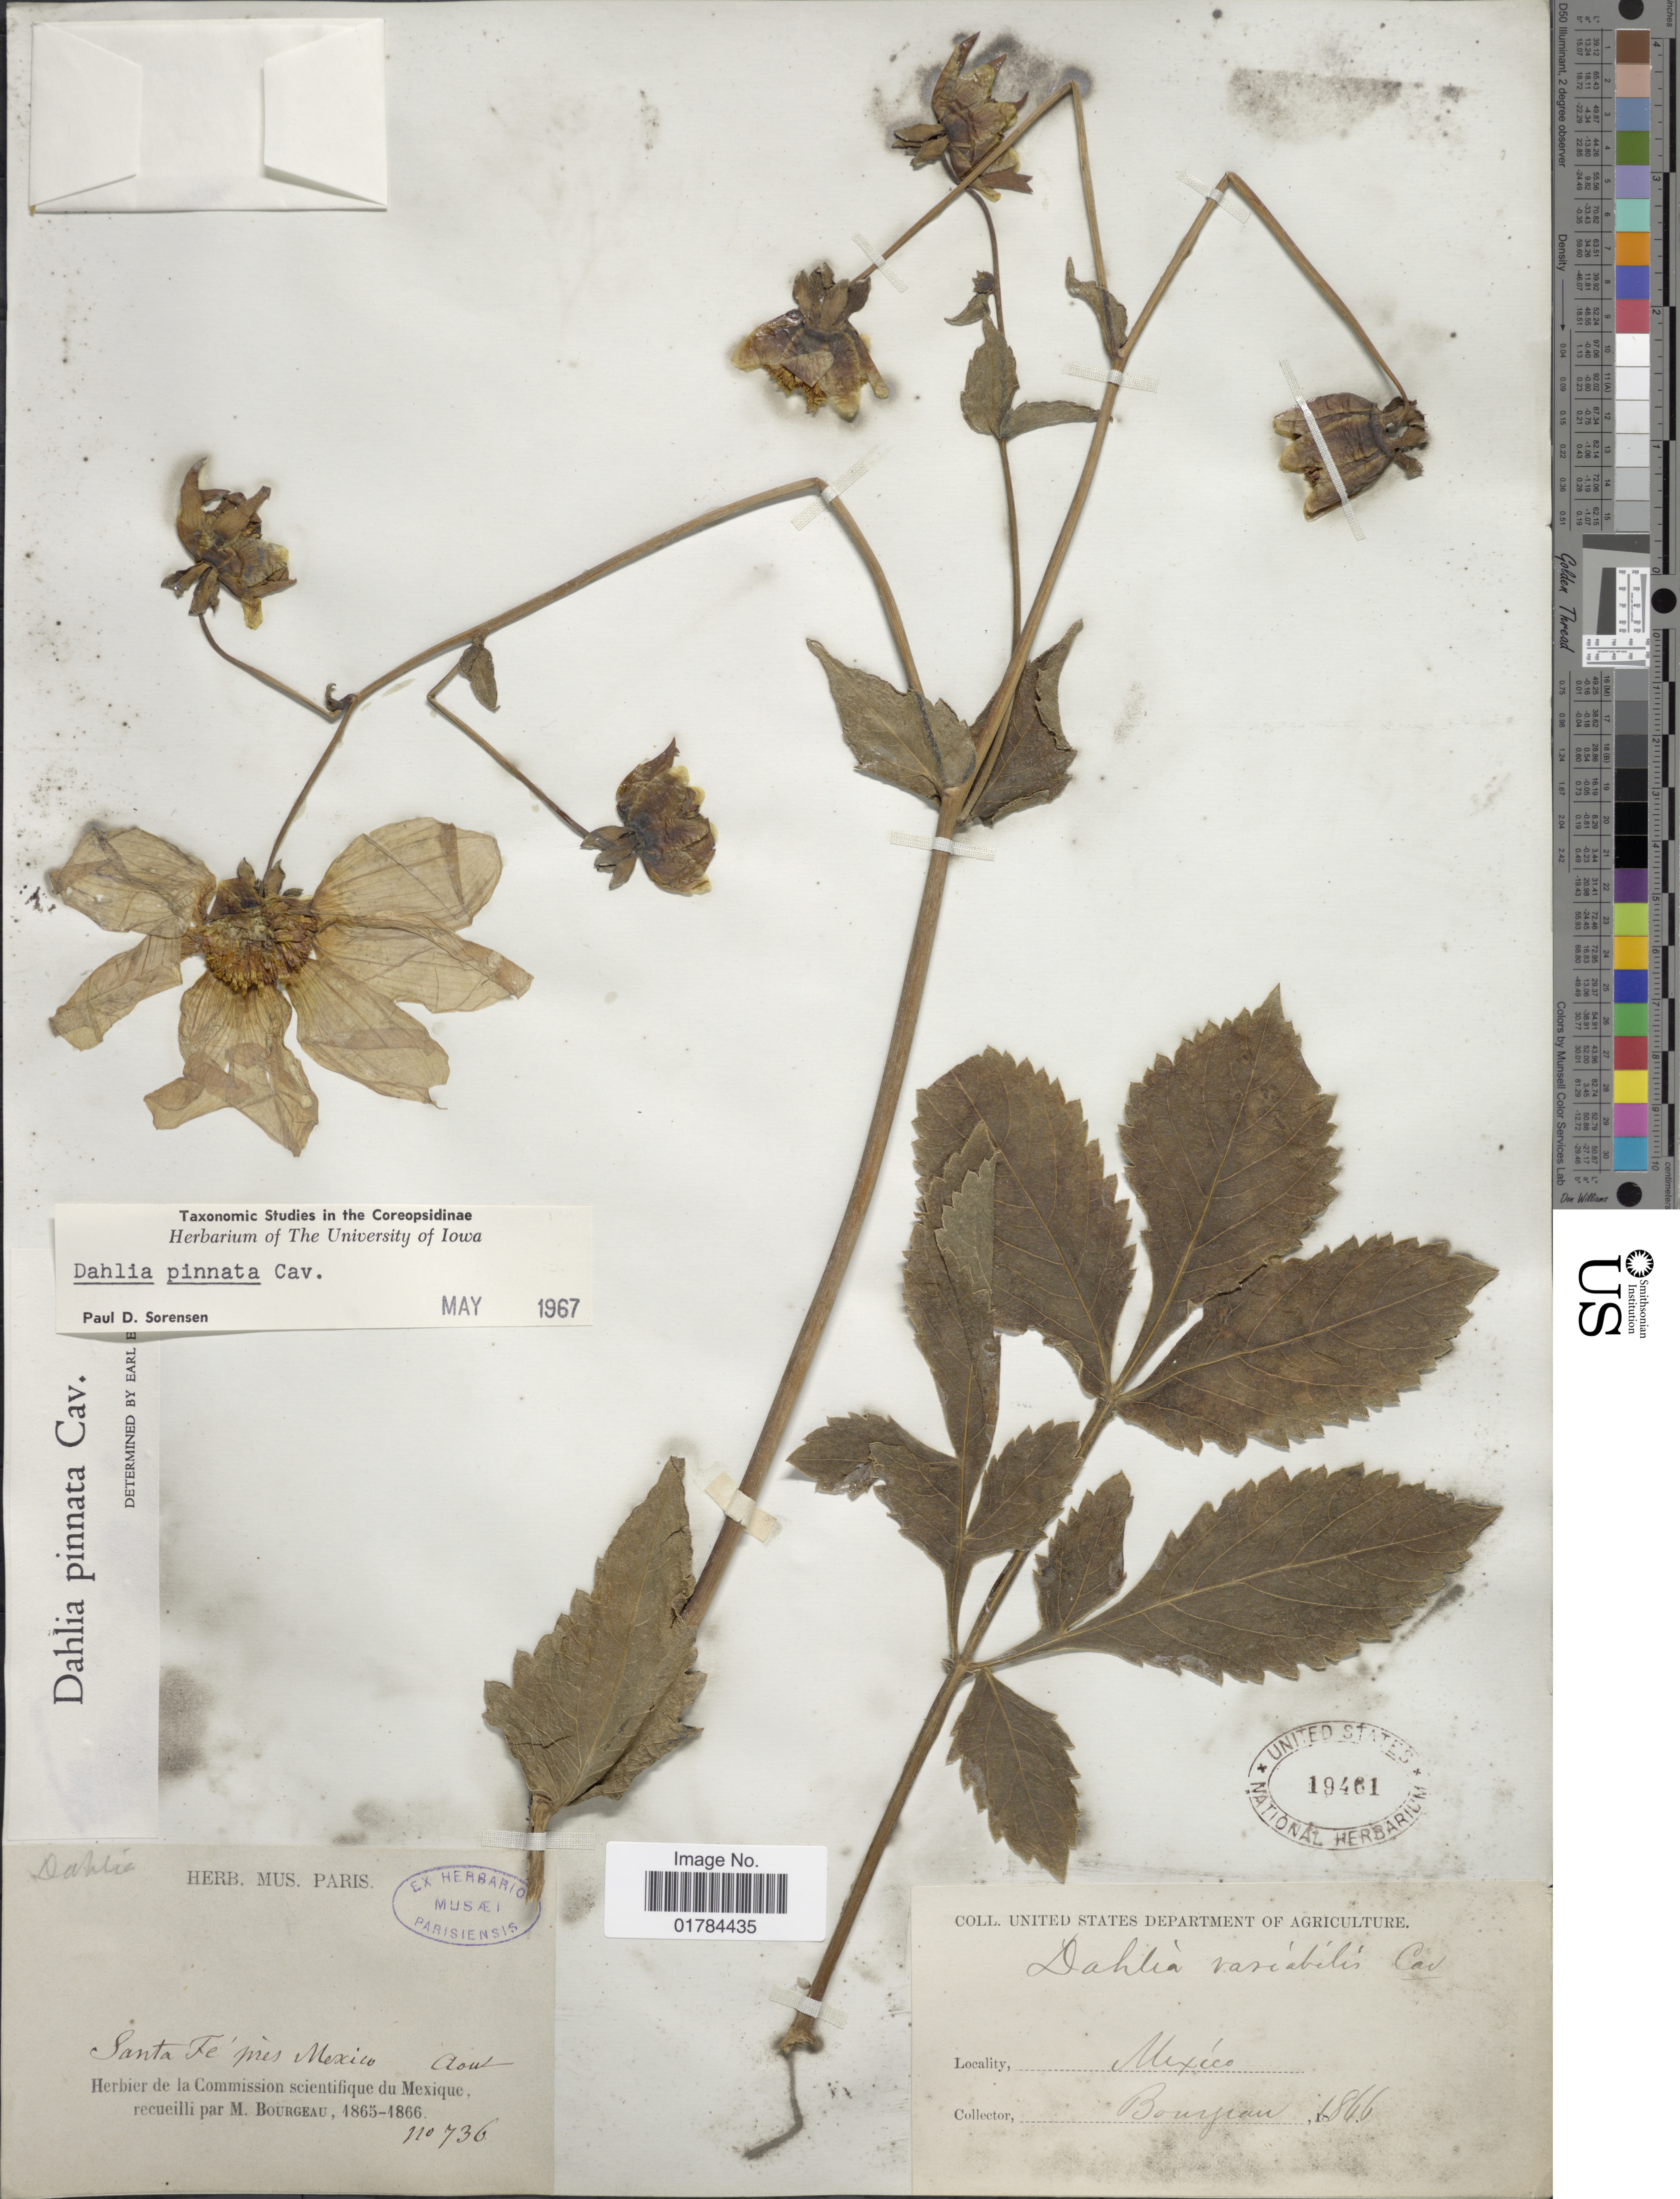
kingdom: Plantae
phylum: Tracheophyta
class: Magnoliopsida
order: Asterales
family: Asteraceae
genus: Dahlia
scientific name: Dahlia pinnata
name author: Cav.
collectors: M. Bourgeau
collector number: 736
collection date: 1866-08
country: Mexico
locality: Santa Fe pres Mexico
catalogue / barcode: US 19461